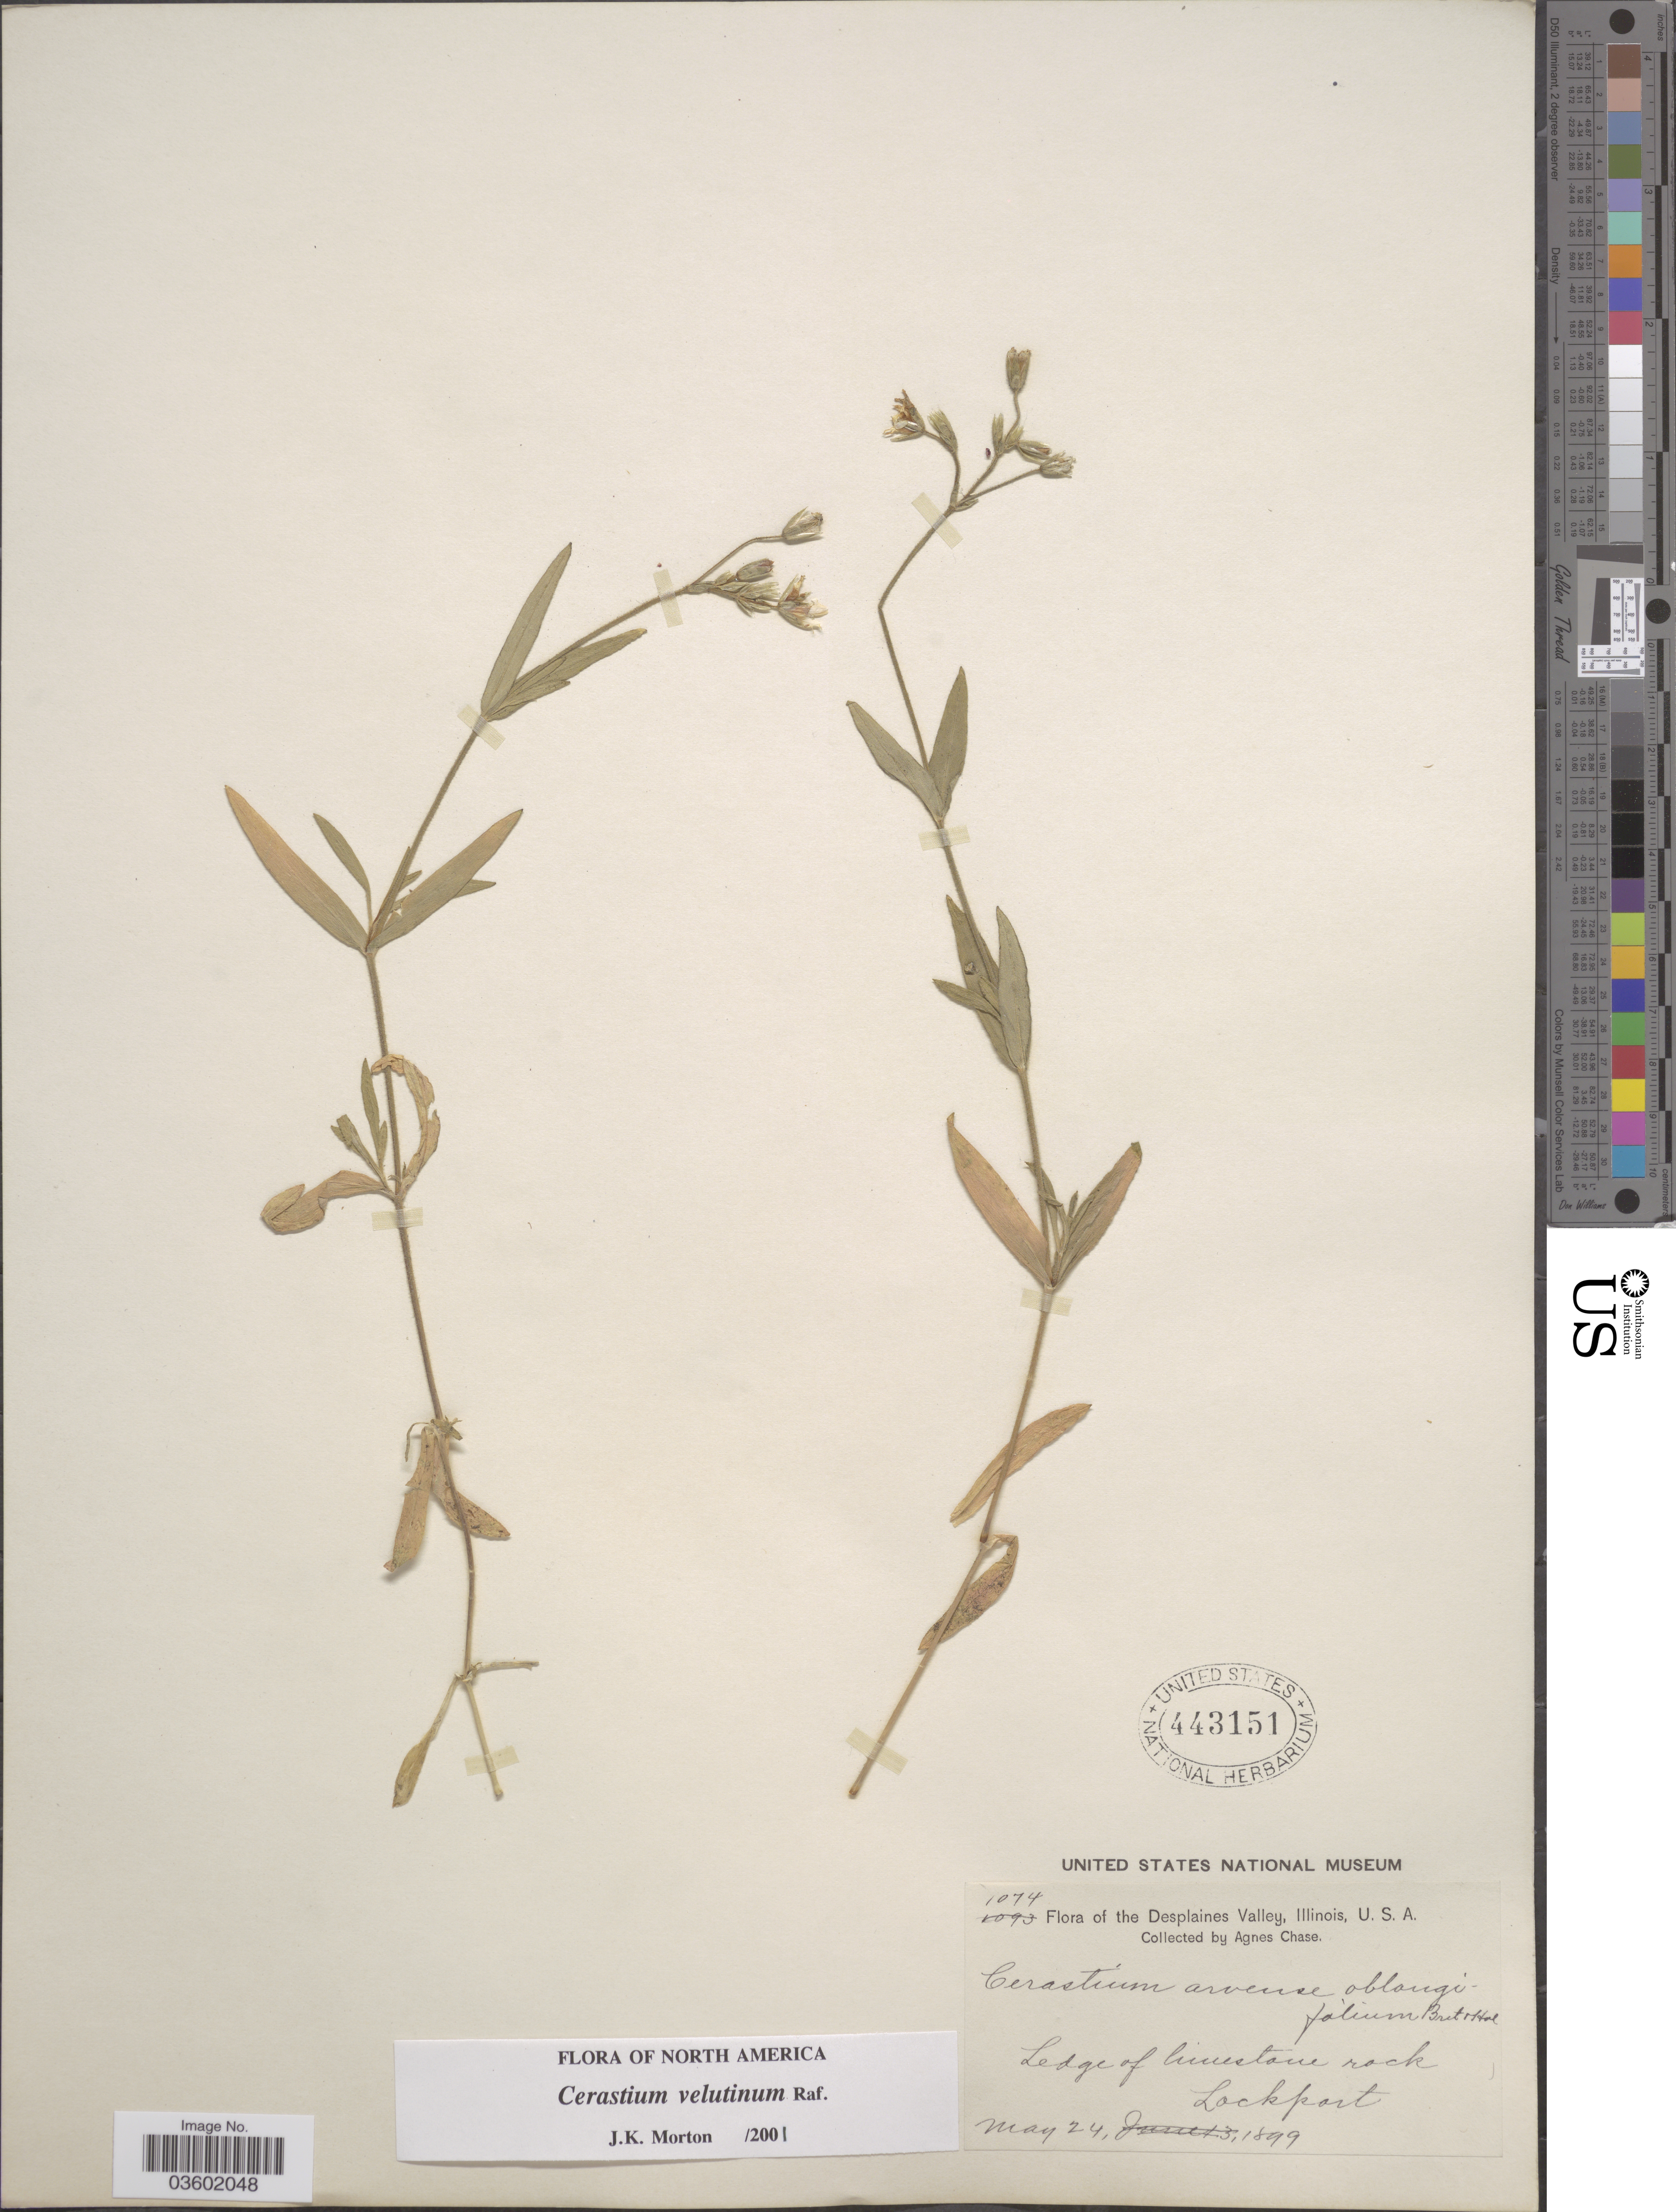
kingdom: Plantae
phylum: Tracheophyta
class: Magnoliopsida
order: Caryophyllales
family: Caryophyllaceae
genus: Cerastium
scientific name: Cerastium velutinum var. velutinum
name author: Raf.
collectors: A. Chase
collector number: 1074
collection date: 1899-05-24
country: United States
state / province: Illinois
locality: Desplaines Valley. Lockport.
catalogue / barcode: US 443151